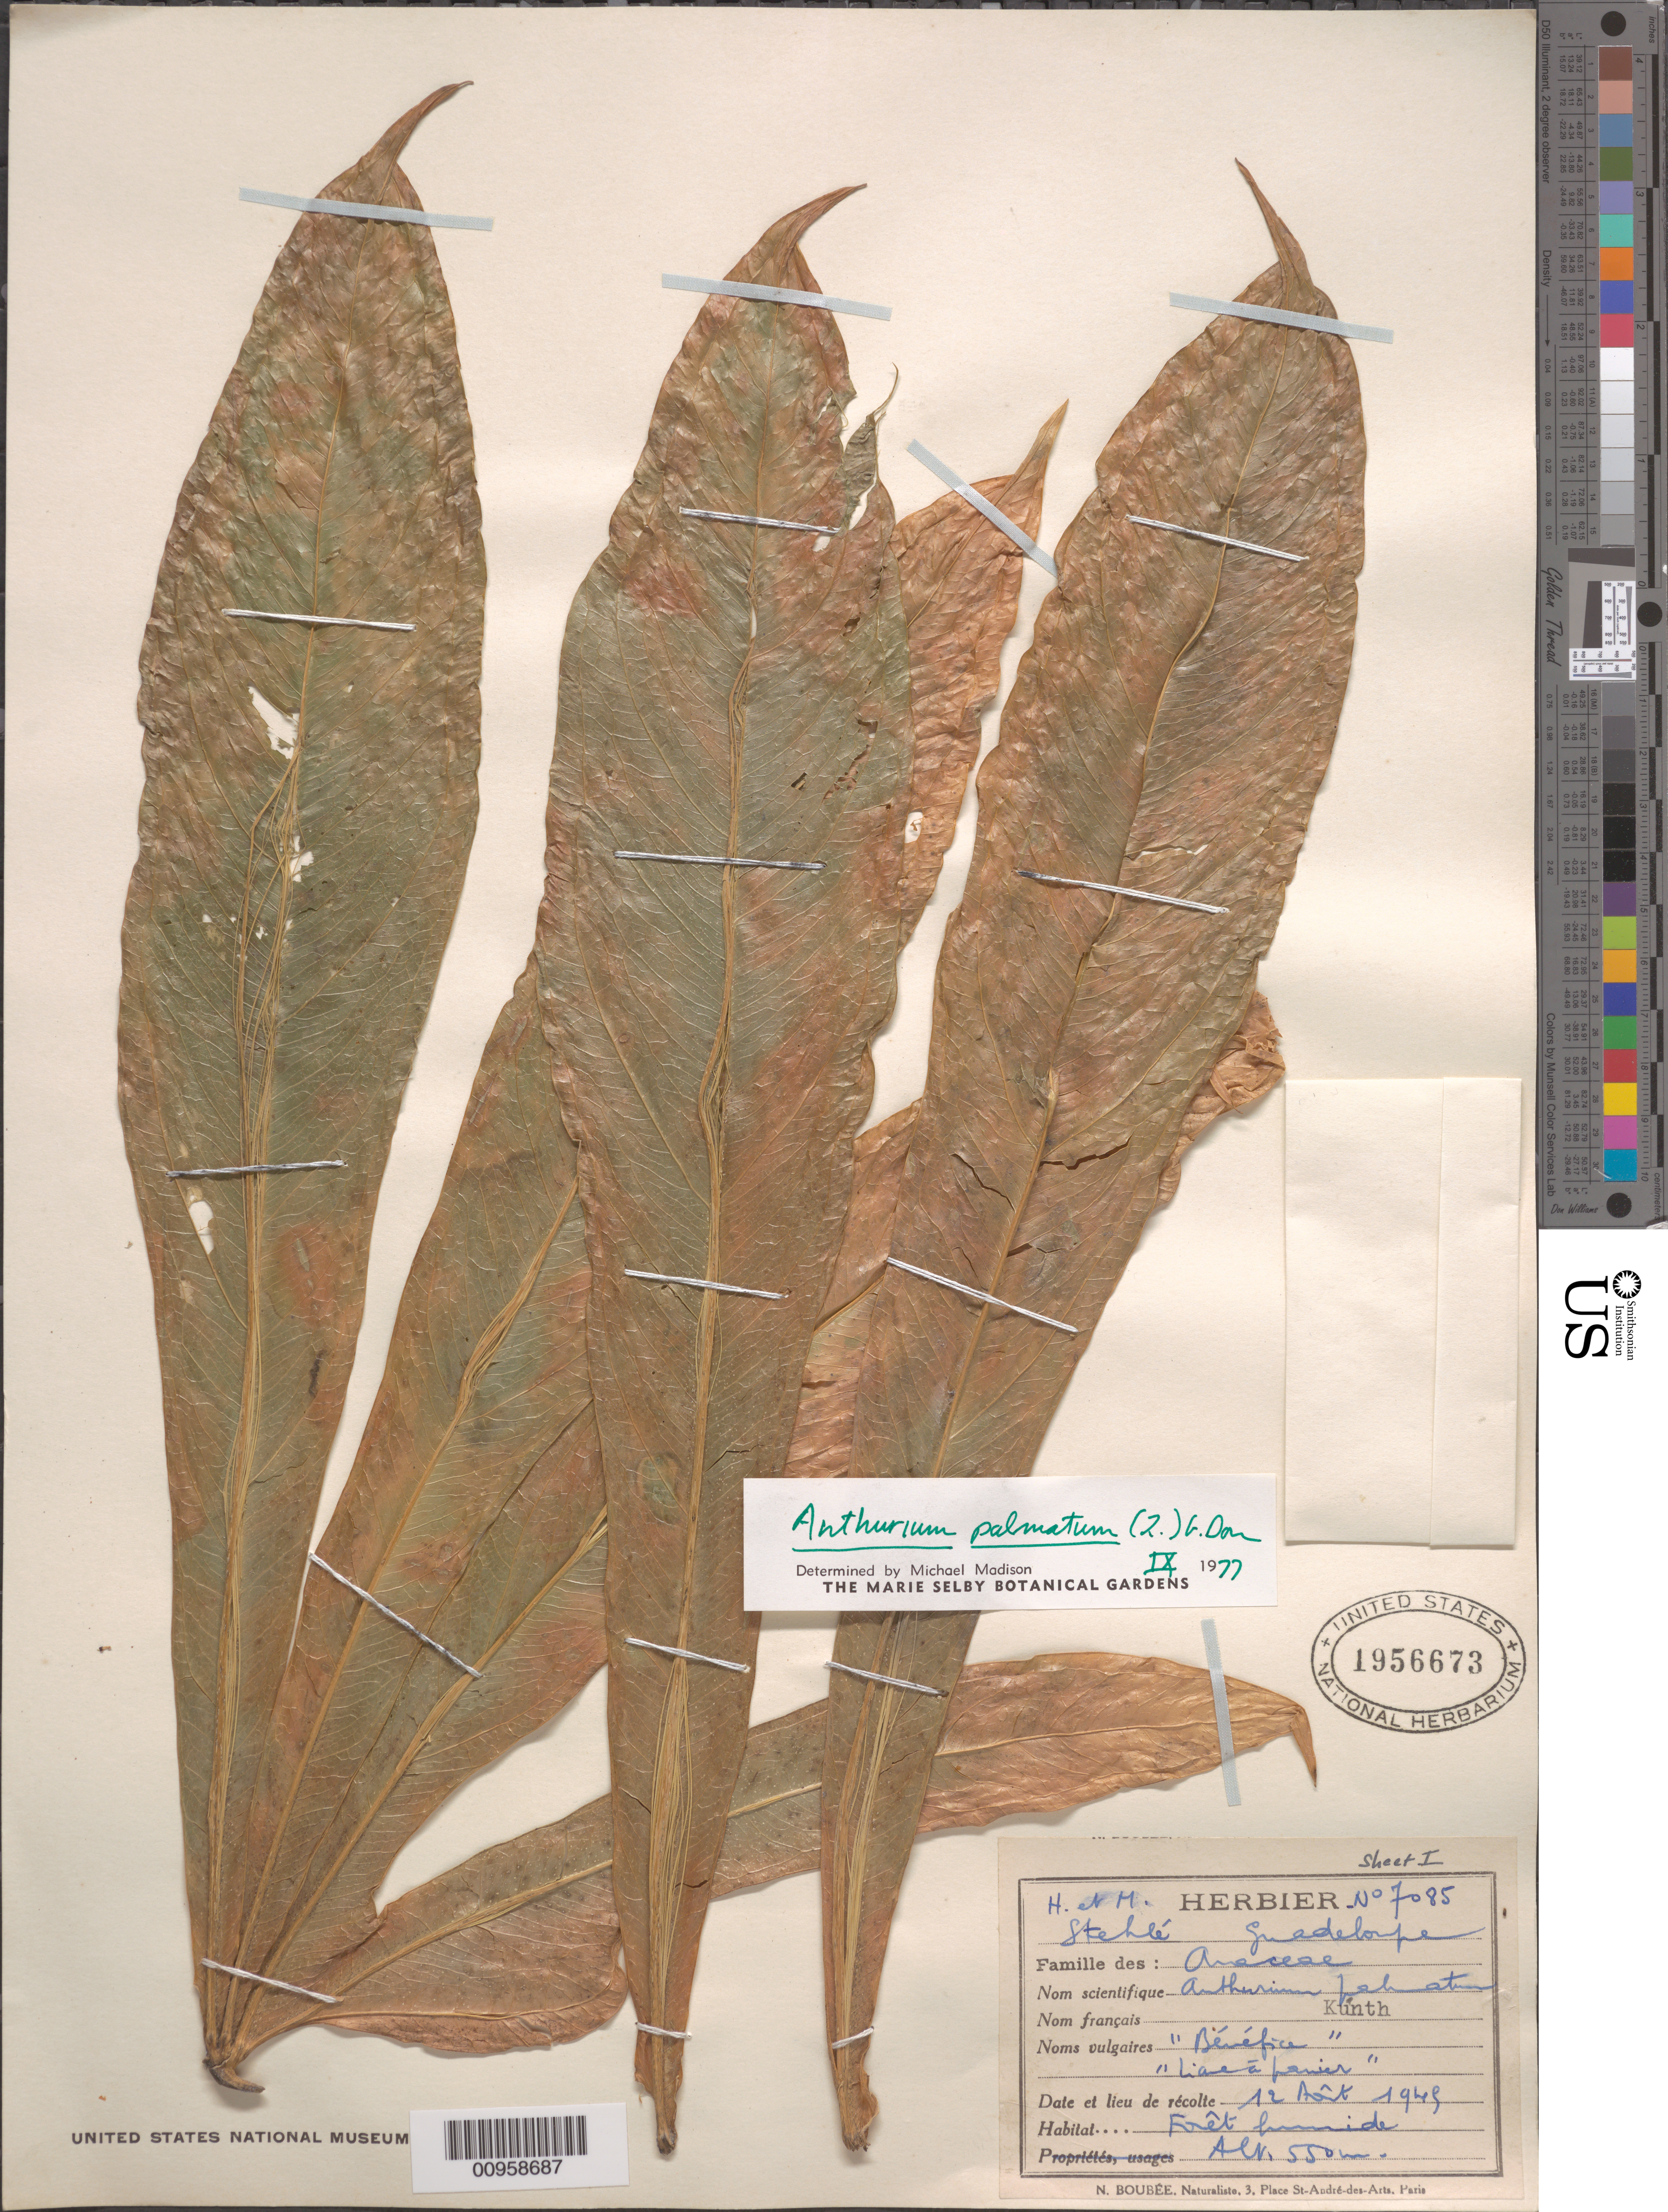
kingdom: Plantae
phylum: Tracheophyta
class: Liliopsida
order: Alismatales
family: Araceae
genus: Anthurium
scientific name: Anthurium palmatum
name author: (L.) Schott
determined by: Madison, Michael T.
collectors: H. Stehlé & M. Stehlé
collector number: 7085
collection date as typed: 12 Aug 1945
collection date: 1945-08-12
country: Guadeloupe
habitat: Fôret humide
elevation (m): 550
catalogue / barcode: US 1956673